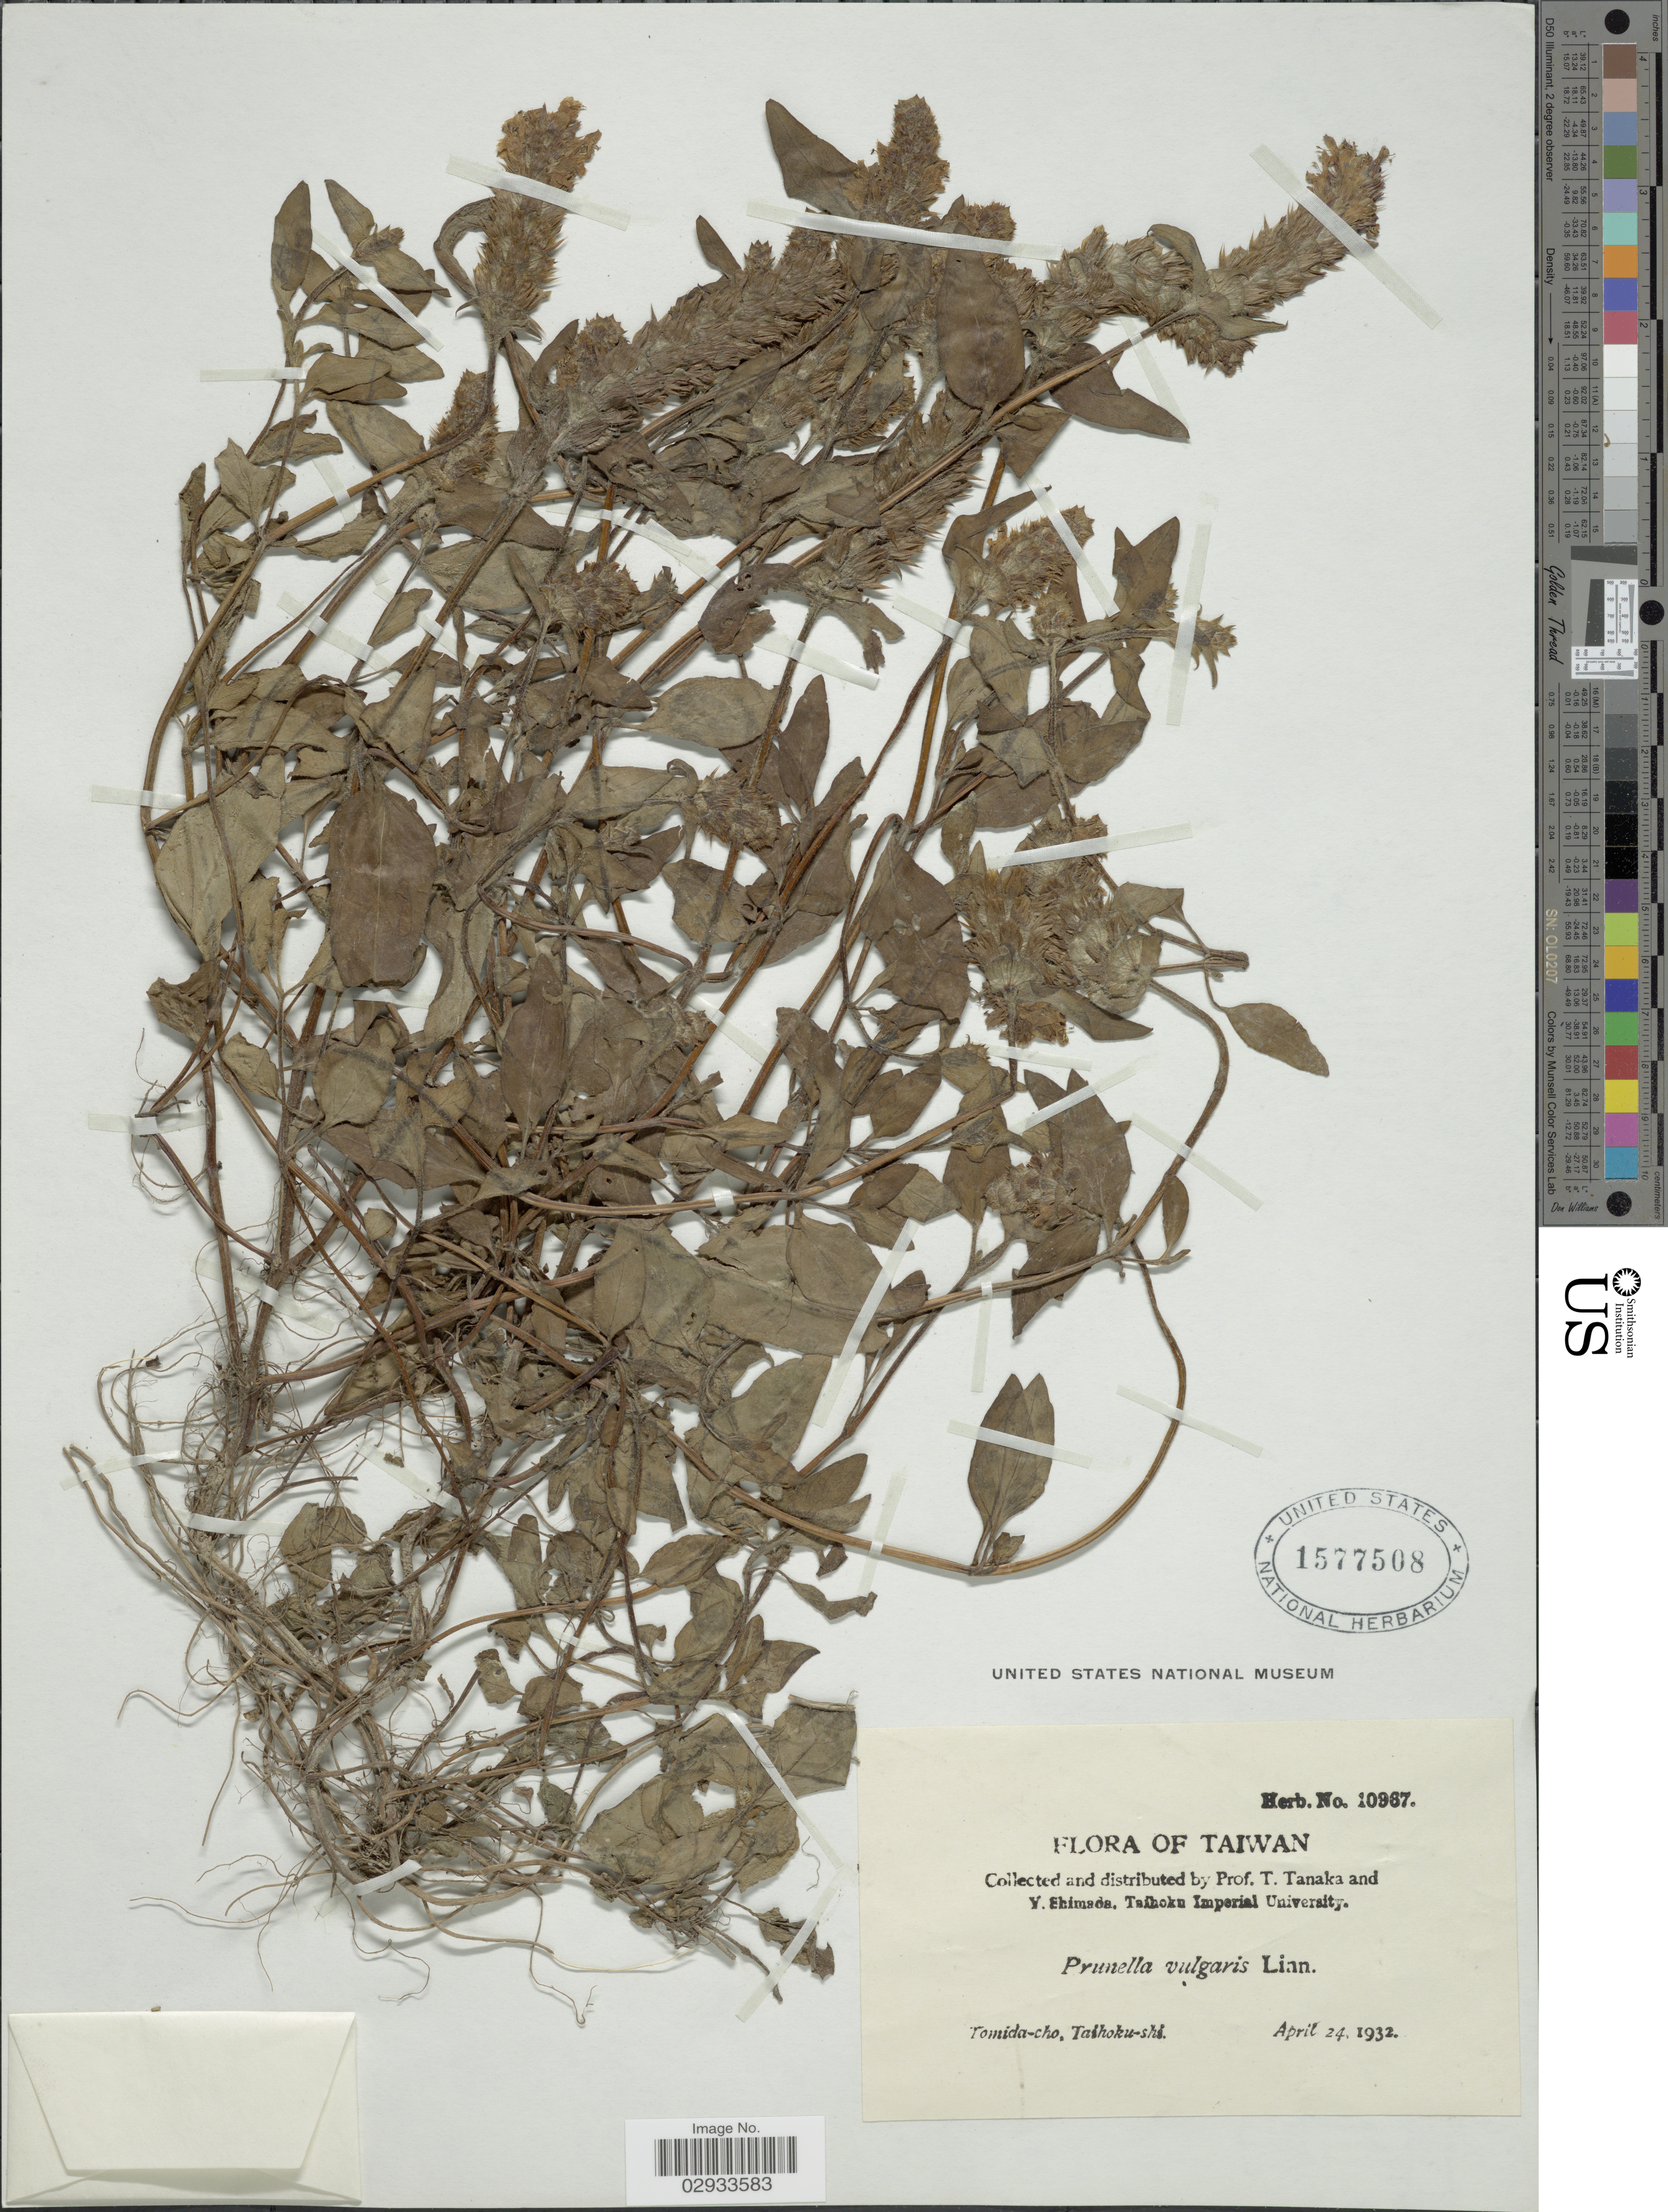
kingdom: Plantae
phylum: Tracheophyta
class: Magnoliopsida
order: Lamiales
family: Lamiaceae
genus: Prunella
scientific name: Prunella vulgaris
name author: L.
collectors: T. Tanaka & Y. Shimada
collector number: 10967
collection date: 1932-04-24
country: Taiwan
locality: Tomida-cho, Taihoku-shi.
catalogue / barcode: US 1577508